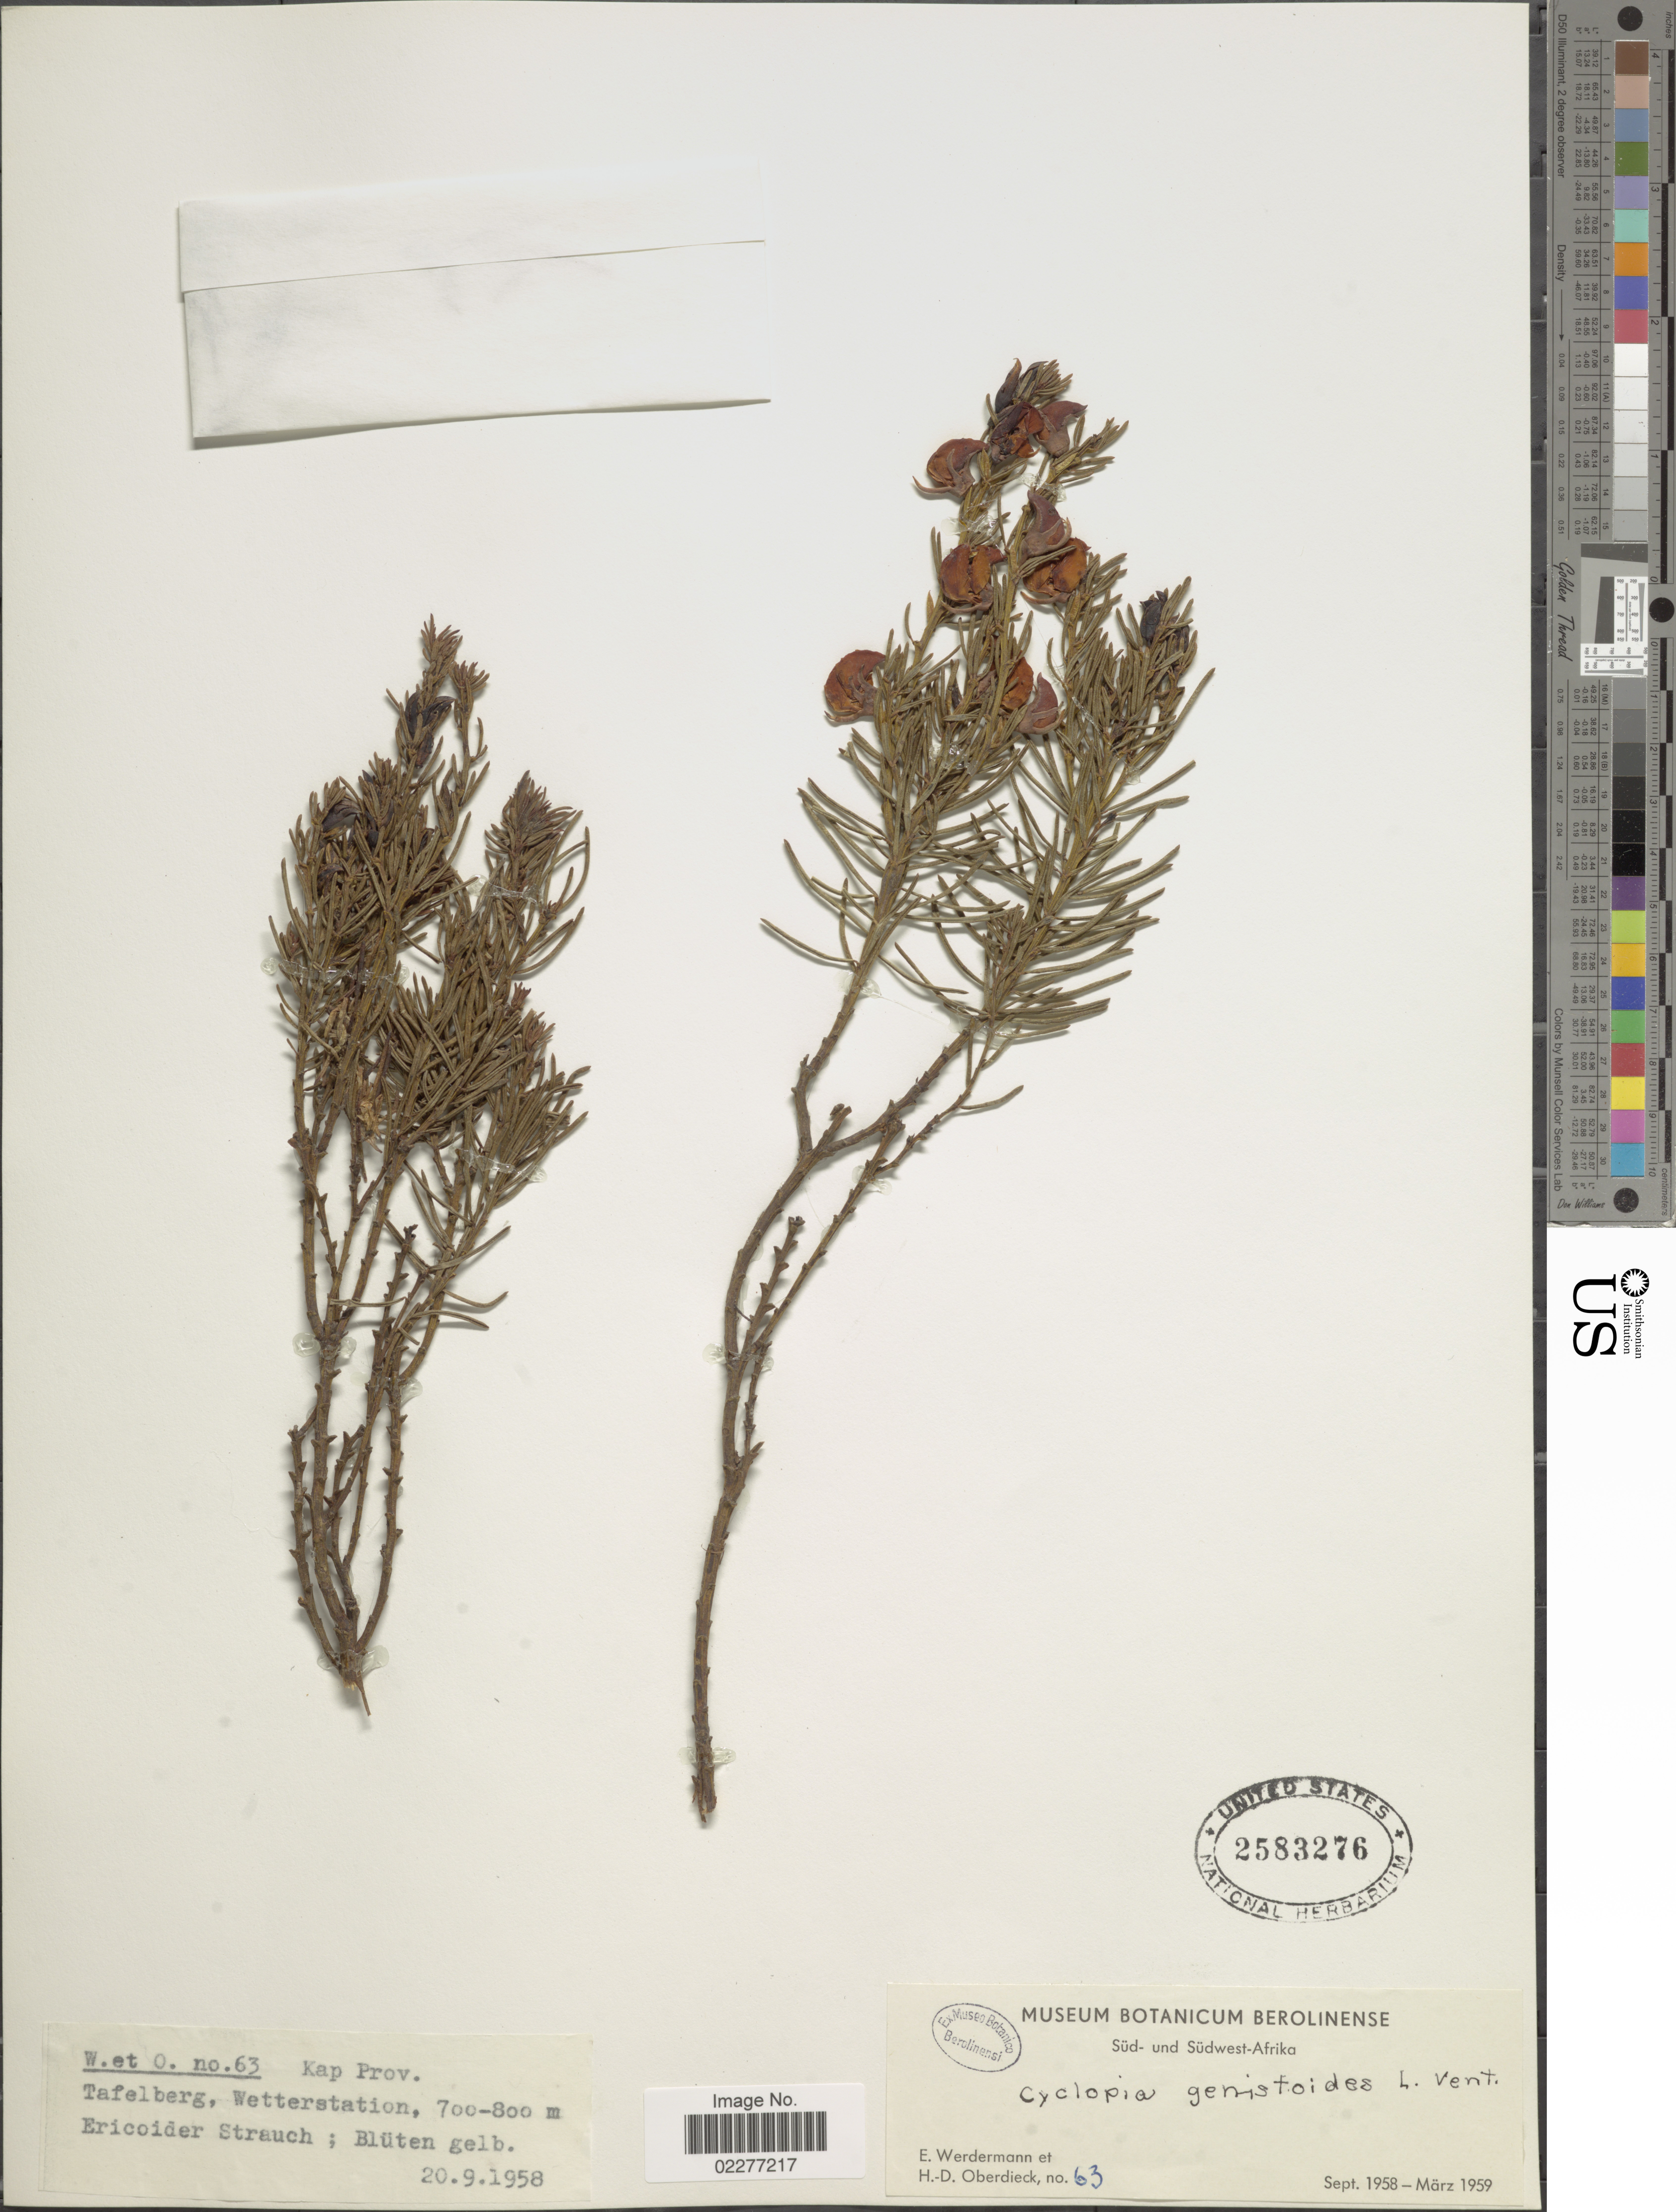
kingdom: Plantae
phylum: Tracheophyta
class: Magnoliopsida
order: Fabales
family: Fabaceae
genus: Cyclopia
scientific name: Cyclopia genistoides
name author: Sieber ex C. Presl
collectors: E. Werdermann & H. Oberdieck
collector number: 63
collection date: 1958-09-20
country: South Africa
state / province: Western Cape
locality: Kap Prov. Tafelberg, Wetterstation, Süd- und Südwest-Afrika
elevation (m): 700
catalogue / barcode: US 2583276